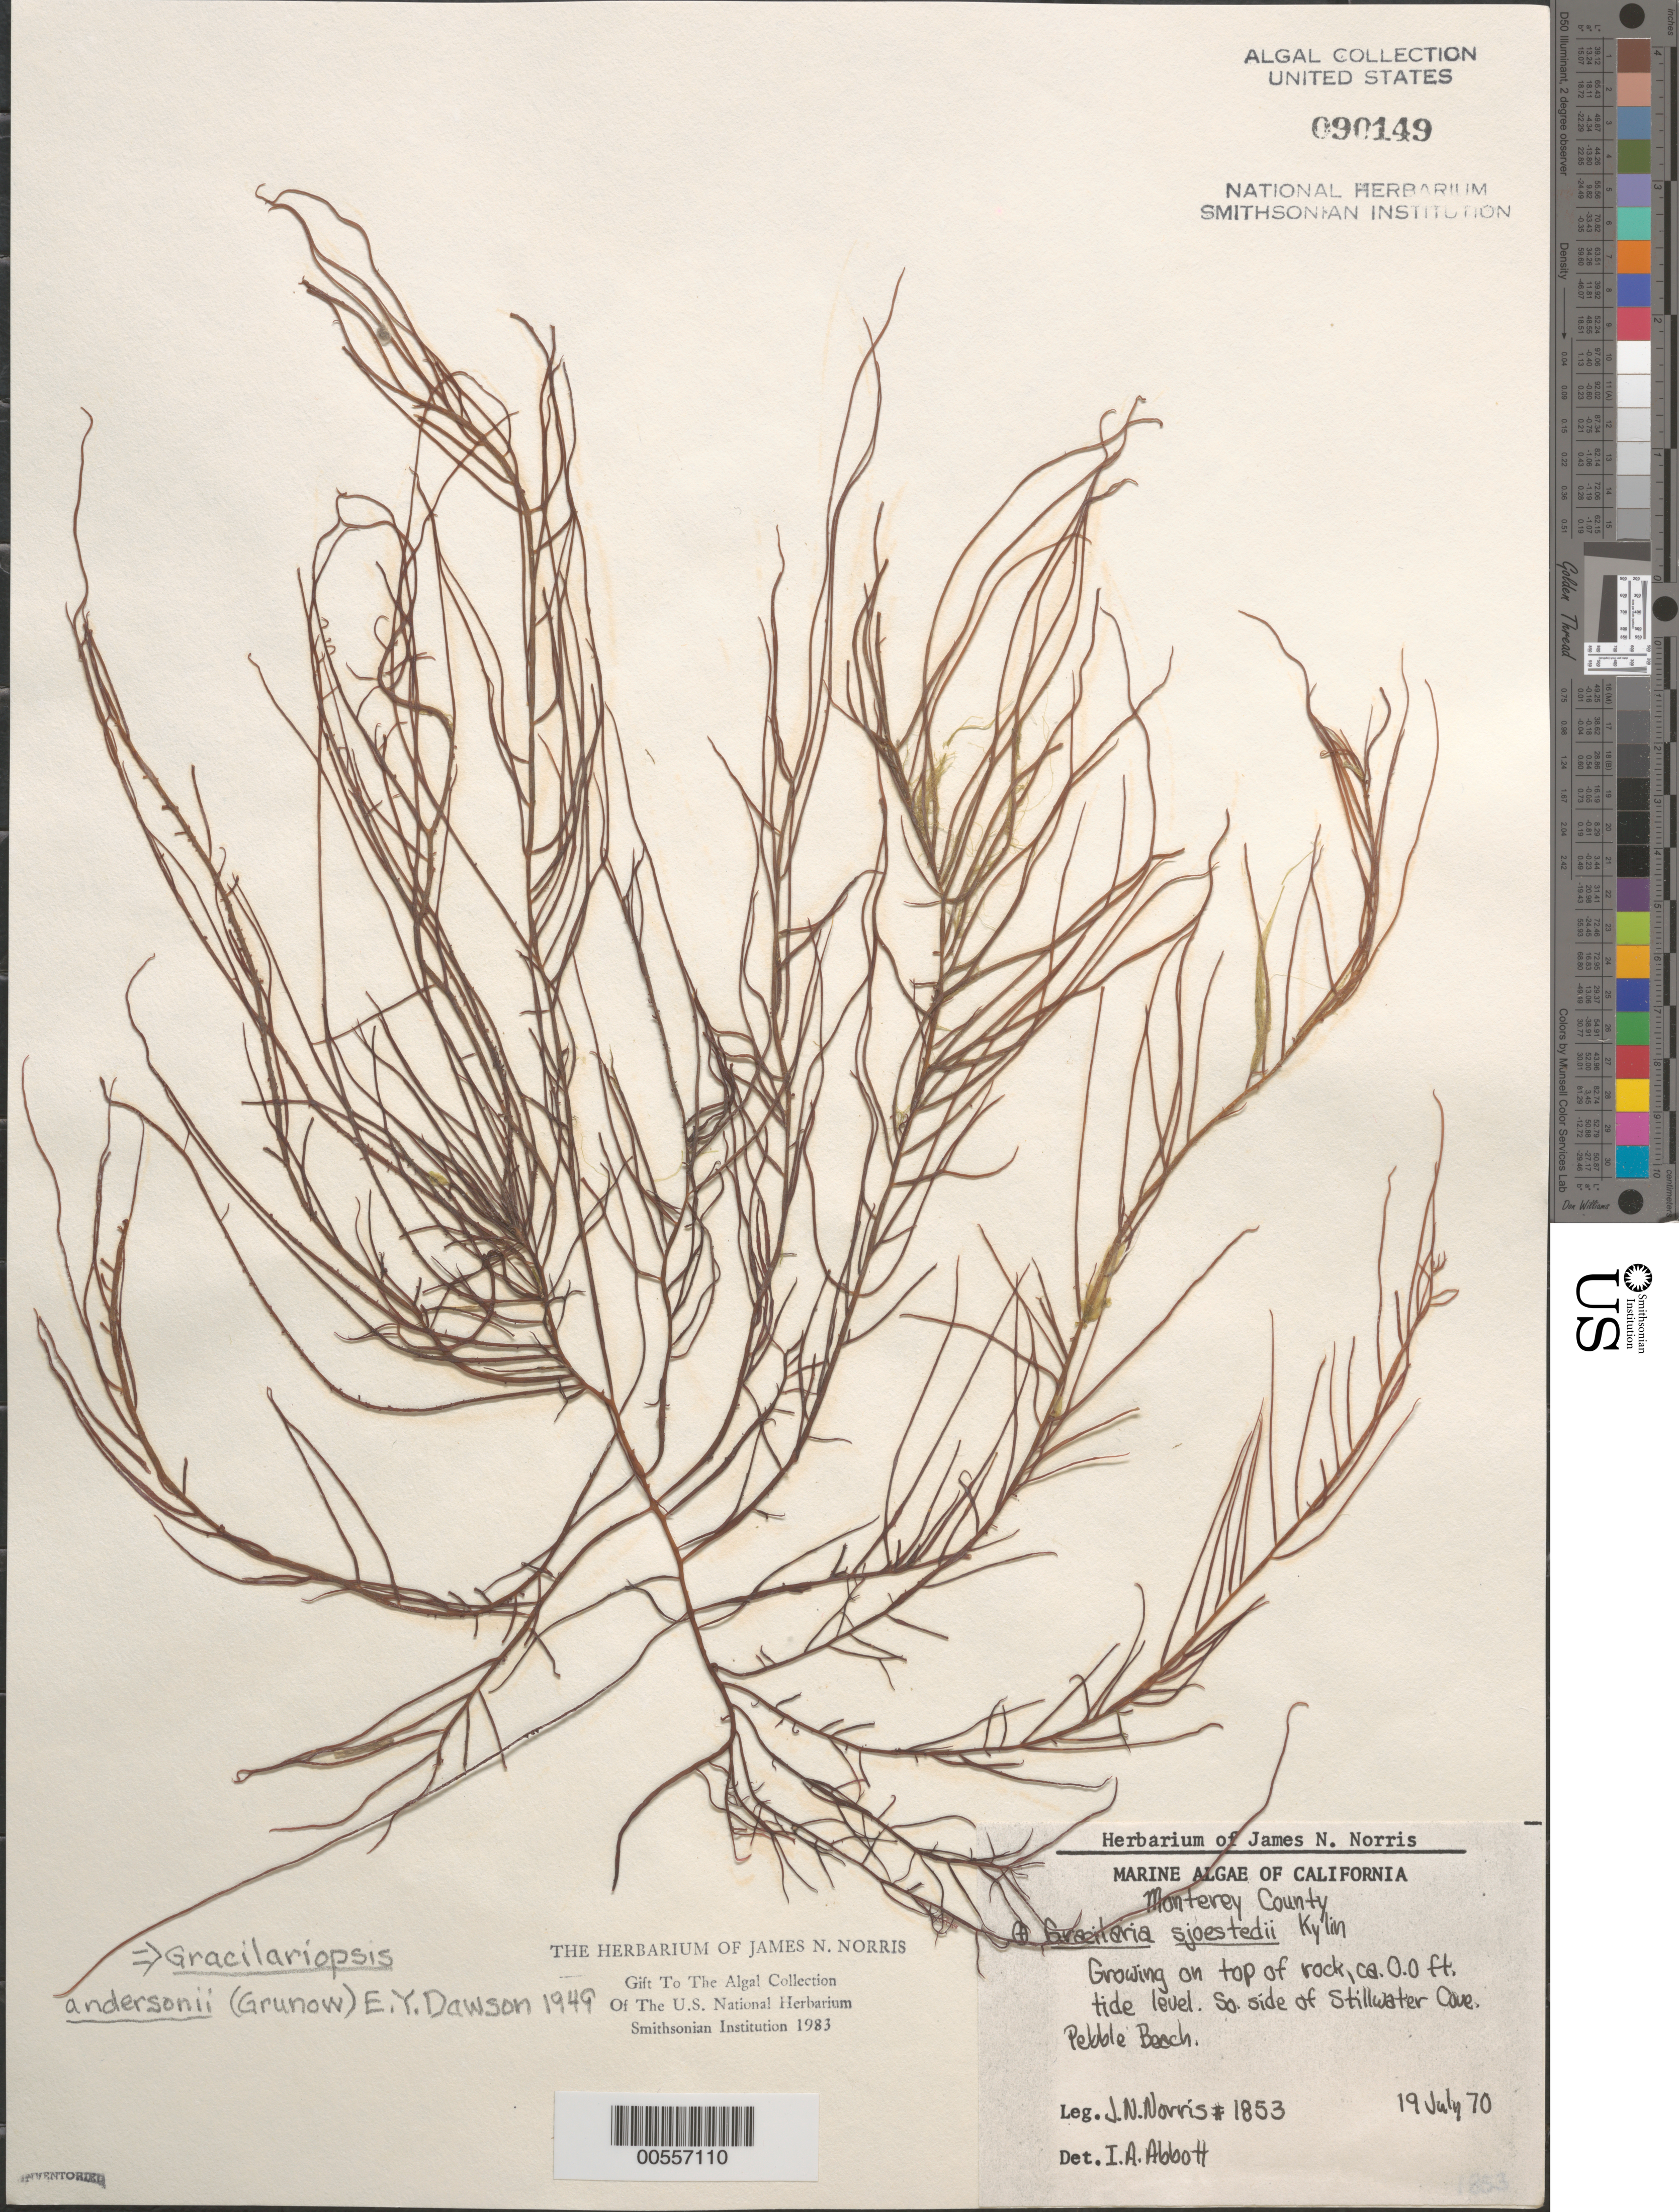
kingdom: Plantae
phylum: Rhodophyta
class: Florideophyceae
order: Gracilariales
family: Gracilariaceae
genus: Gracilariopsis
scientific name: Gracilariopsis andersonii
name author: (Grunow) E.Y. Dawson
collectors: J. N. Norris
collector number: JN-1853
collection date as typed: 19 Jul 1970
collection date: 1970-07-19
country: United States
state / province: California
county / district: Monterey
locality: Stillwater Cove, Pebble Beach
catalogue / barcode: US 90149